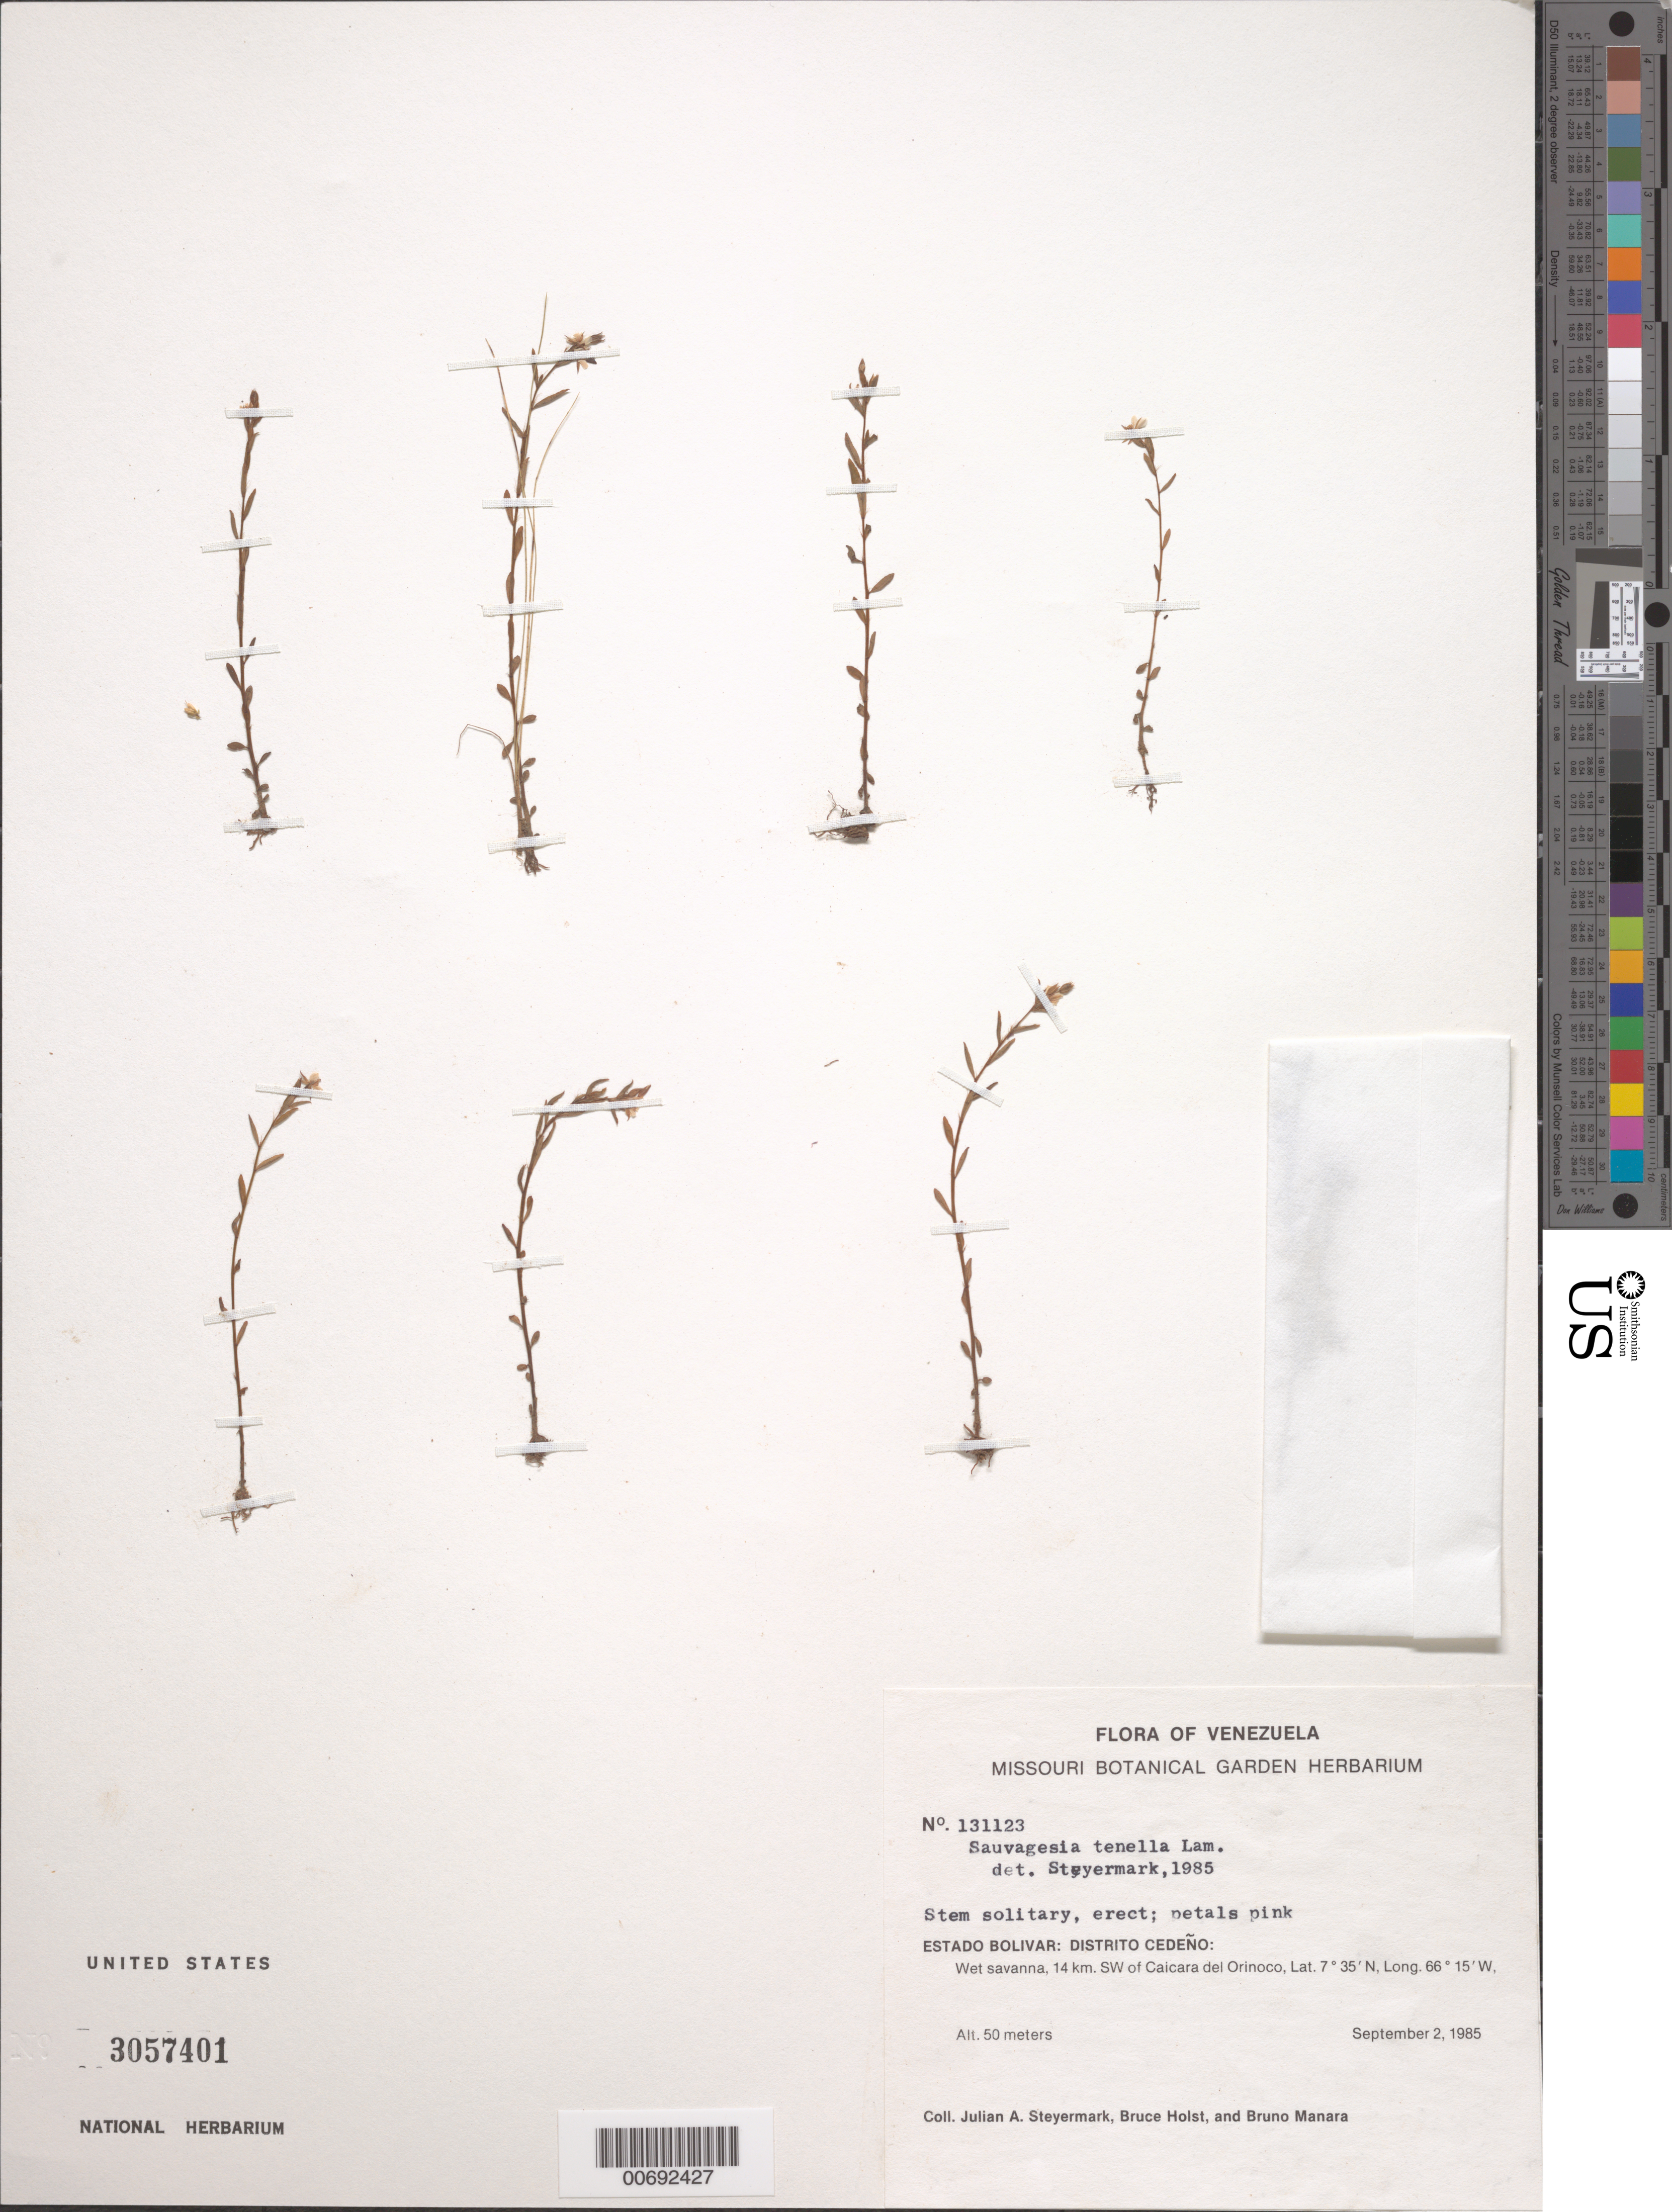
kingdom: Plantae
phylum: Tracheophyta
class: Magnoliopsida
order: Malpighiales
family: Ochnaceae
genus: Sauvagesia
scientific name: Sauvagesia tenella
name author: Lam.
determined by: Steyermark, Julian A., (VEN)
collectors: J. Steyermark, B. Holst & B. Manara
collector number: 131123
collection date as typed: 2-Sep-85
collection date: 1985-09-02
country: Venezuela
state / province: Bolívar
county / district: Cedeño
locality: Caicara del Orinoco, 14 km SW of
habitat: Wet savanna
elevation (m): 50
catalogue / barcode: US 3057401